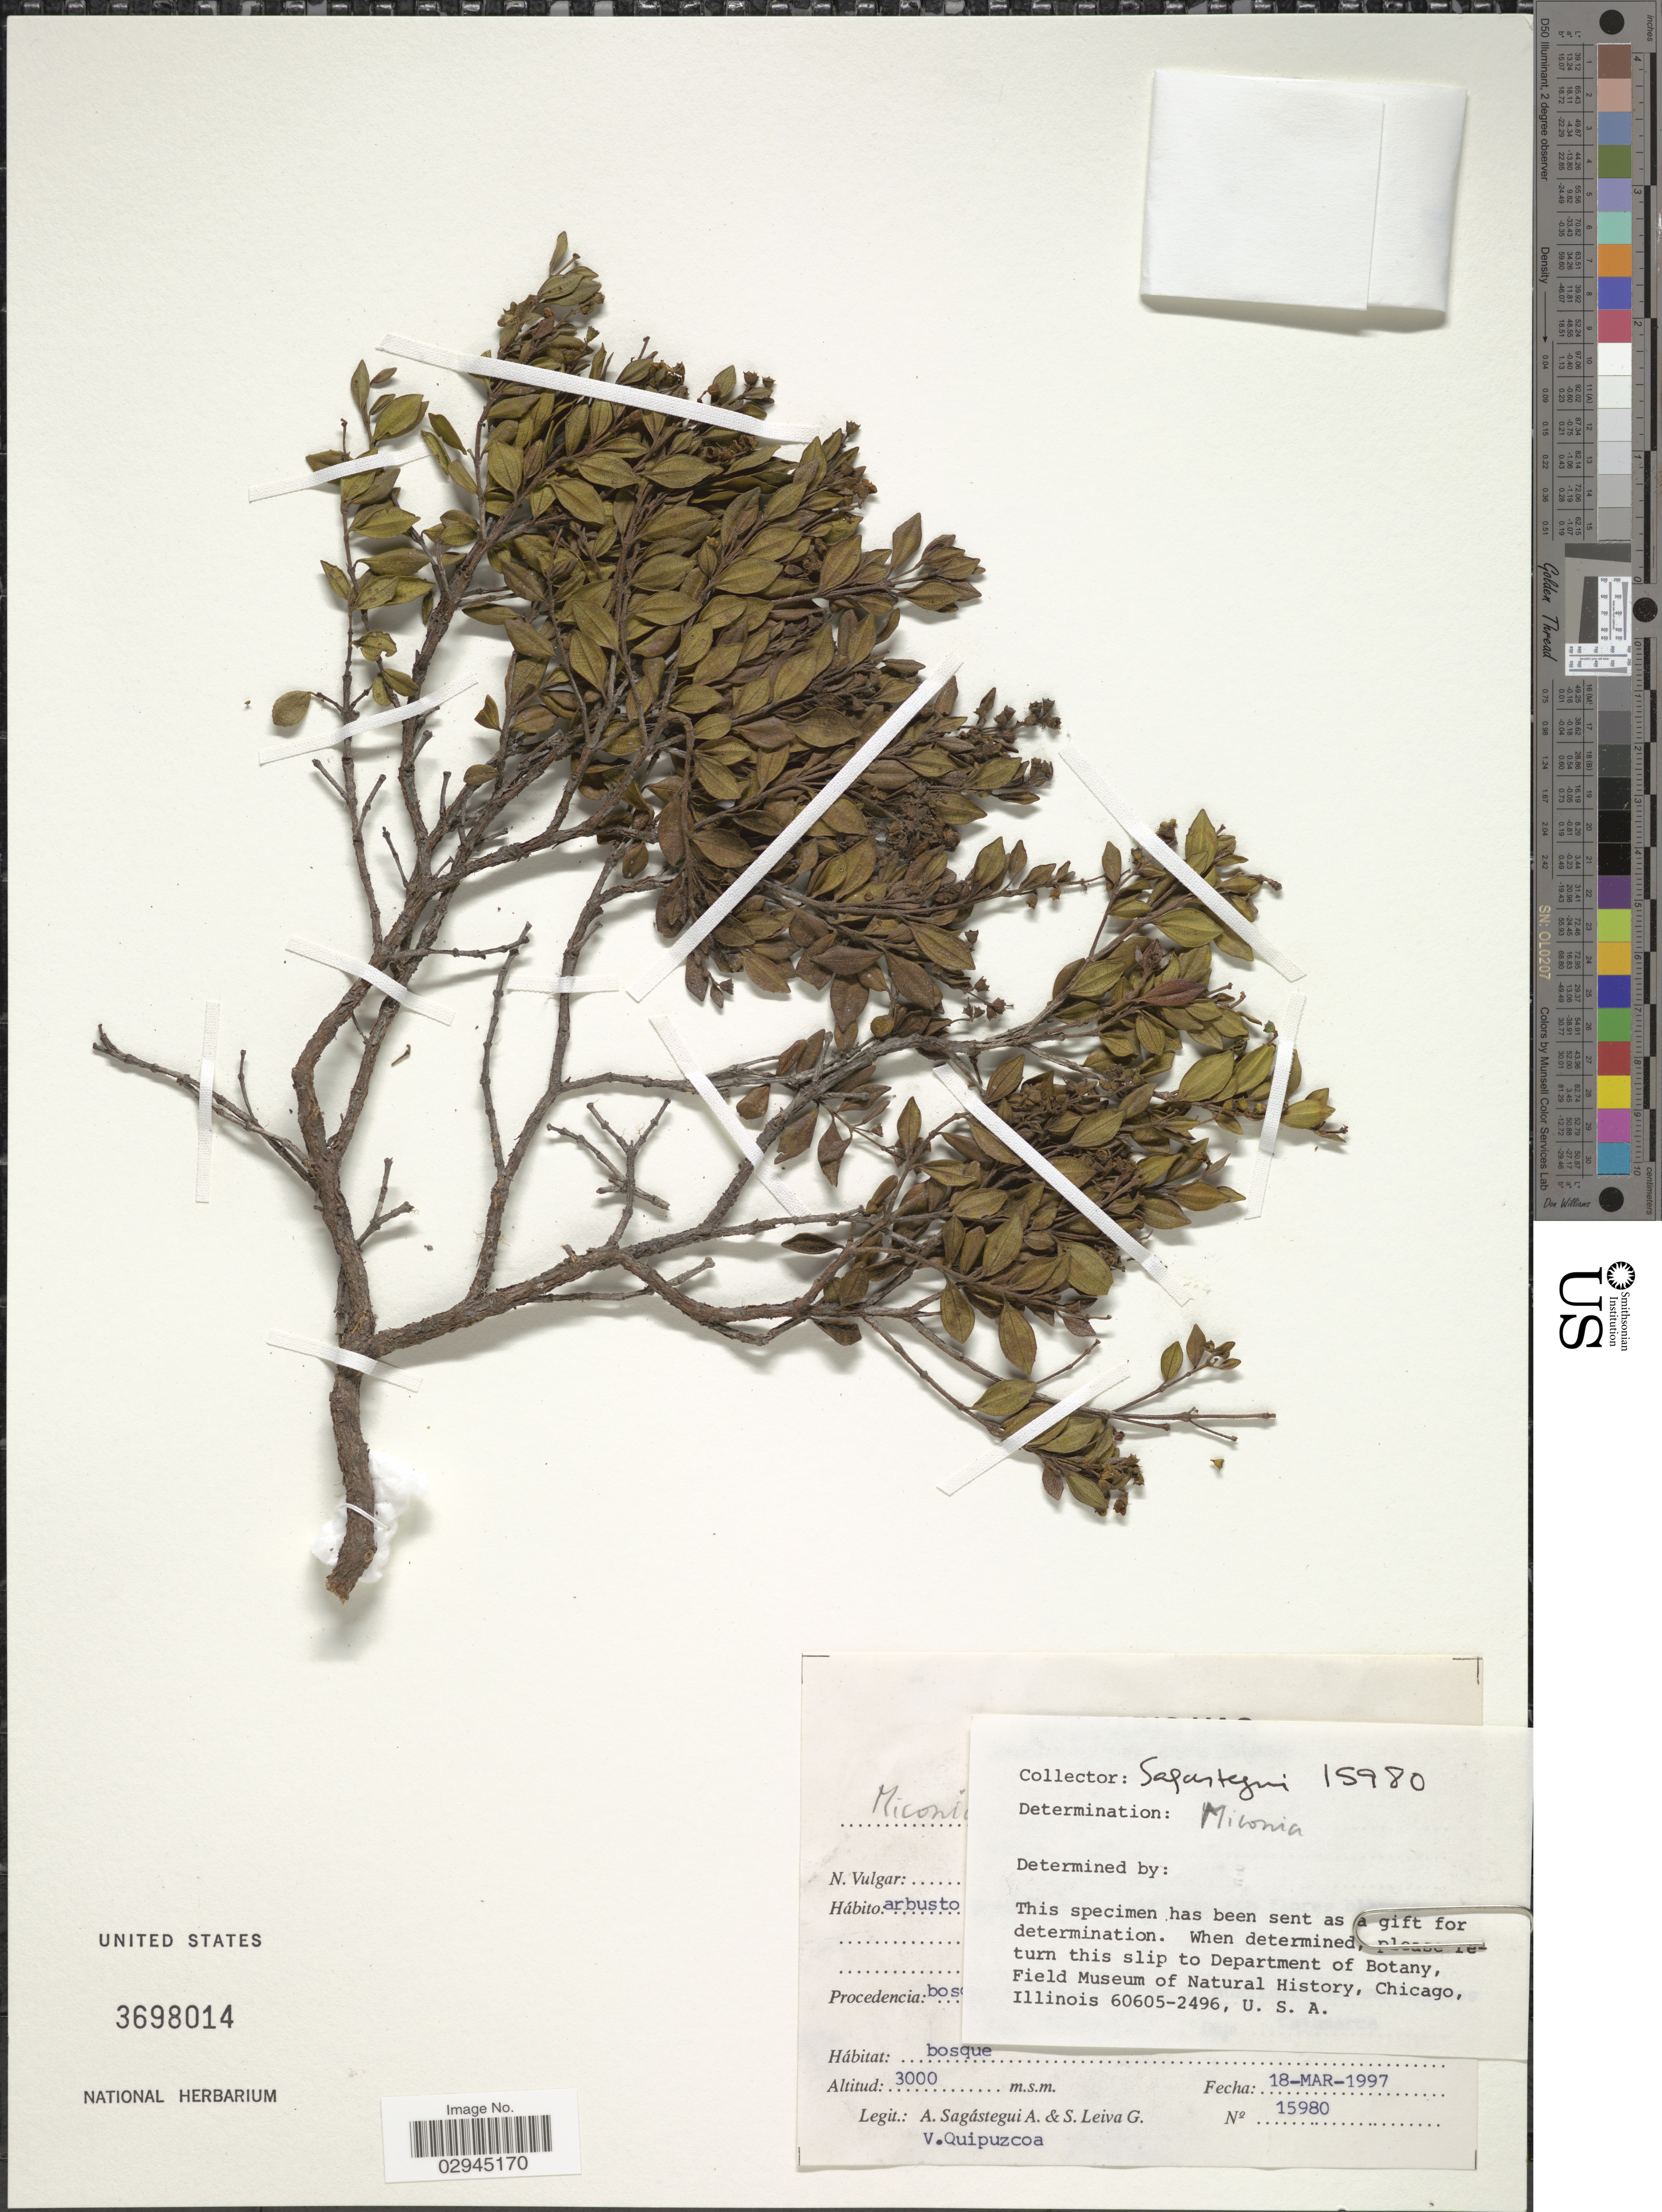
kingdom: Plantae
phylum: Tracheophyta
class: Magnoliopsida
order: Myrtales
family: Melastomataceae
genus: Miconia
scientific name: Miconia sp.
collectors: A. Sagástegui A., S. Leiva G. & V. Quipuzcoa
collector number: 15980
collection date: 1997-03-18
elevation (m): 3000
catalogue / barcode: US 3698014